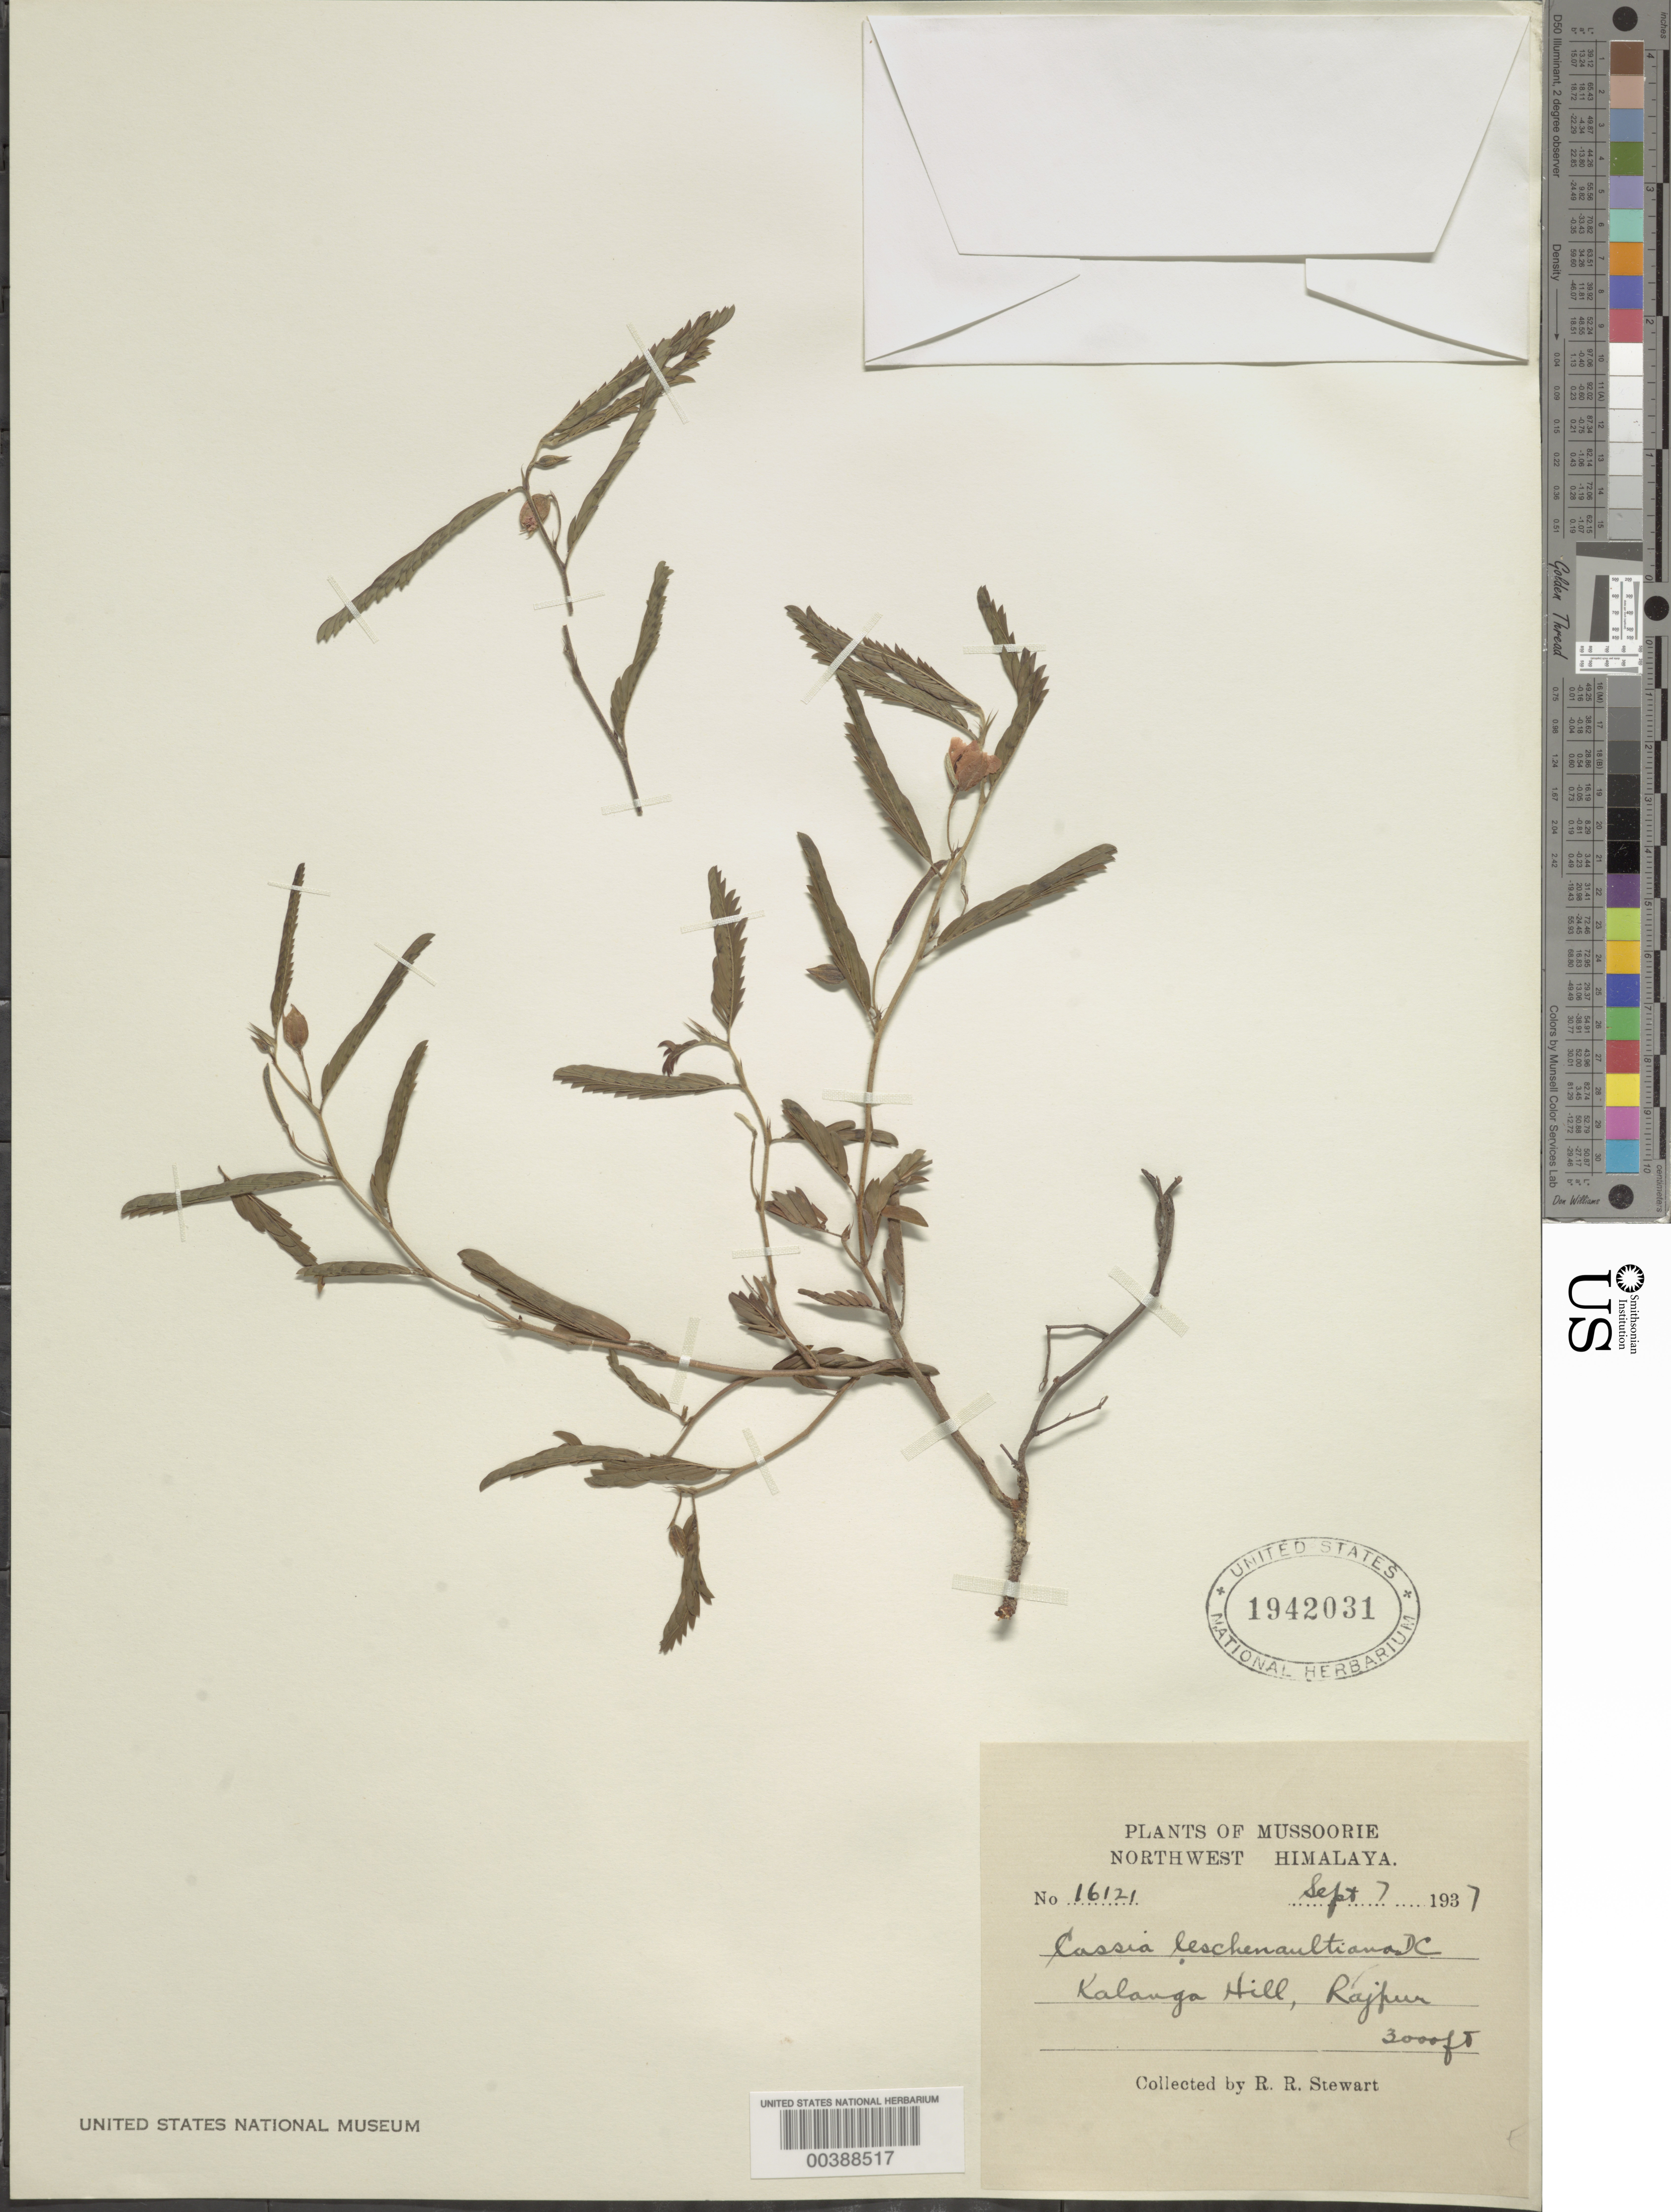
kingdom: Plantae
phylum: Tracheophyta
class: Magnoliopsida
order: Fabales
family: Fabaceae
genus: Chamaecrista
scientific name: Chamaecrista nictitans var. glabrata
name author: (Vogel) H.S. Irwin & Barneby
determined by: Strong, Mark T., (BOT), Smithsonian Institution - National Museum of Natural History (UNITED STATES)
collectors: R. R. Stewart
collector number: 16121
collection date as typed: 07 Sep 1937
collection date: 1937-09-07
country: India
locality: Mussoorie; kalanga hill; rajpur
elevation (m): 914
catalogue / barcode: US 1942031